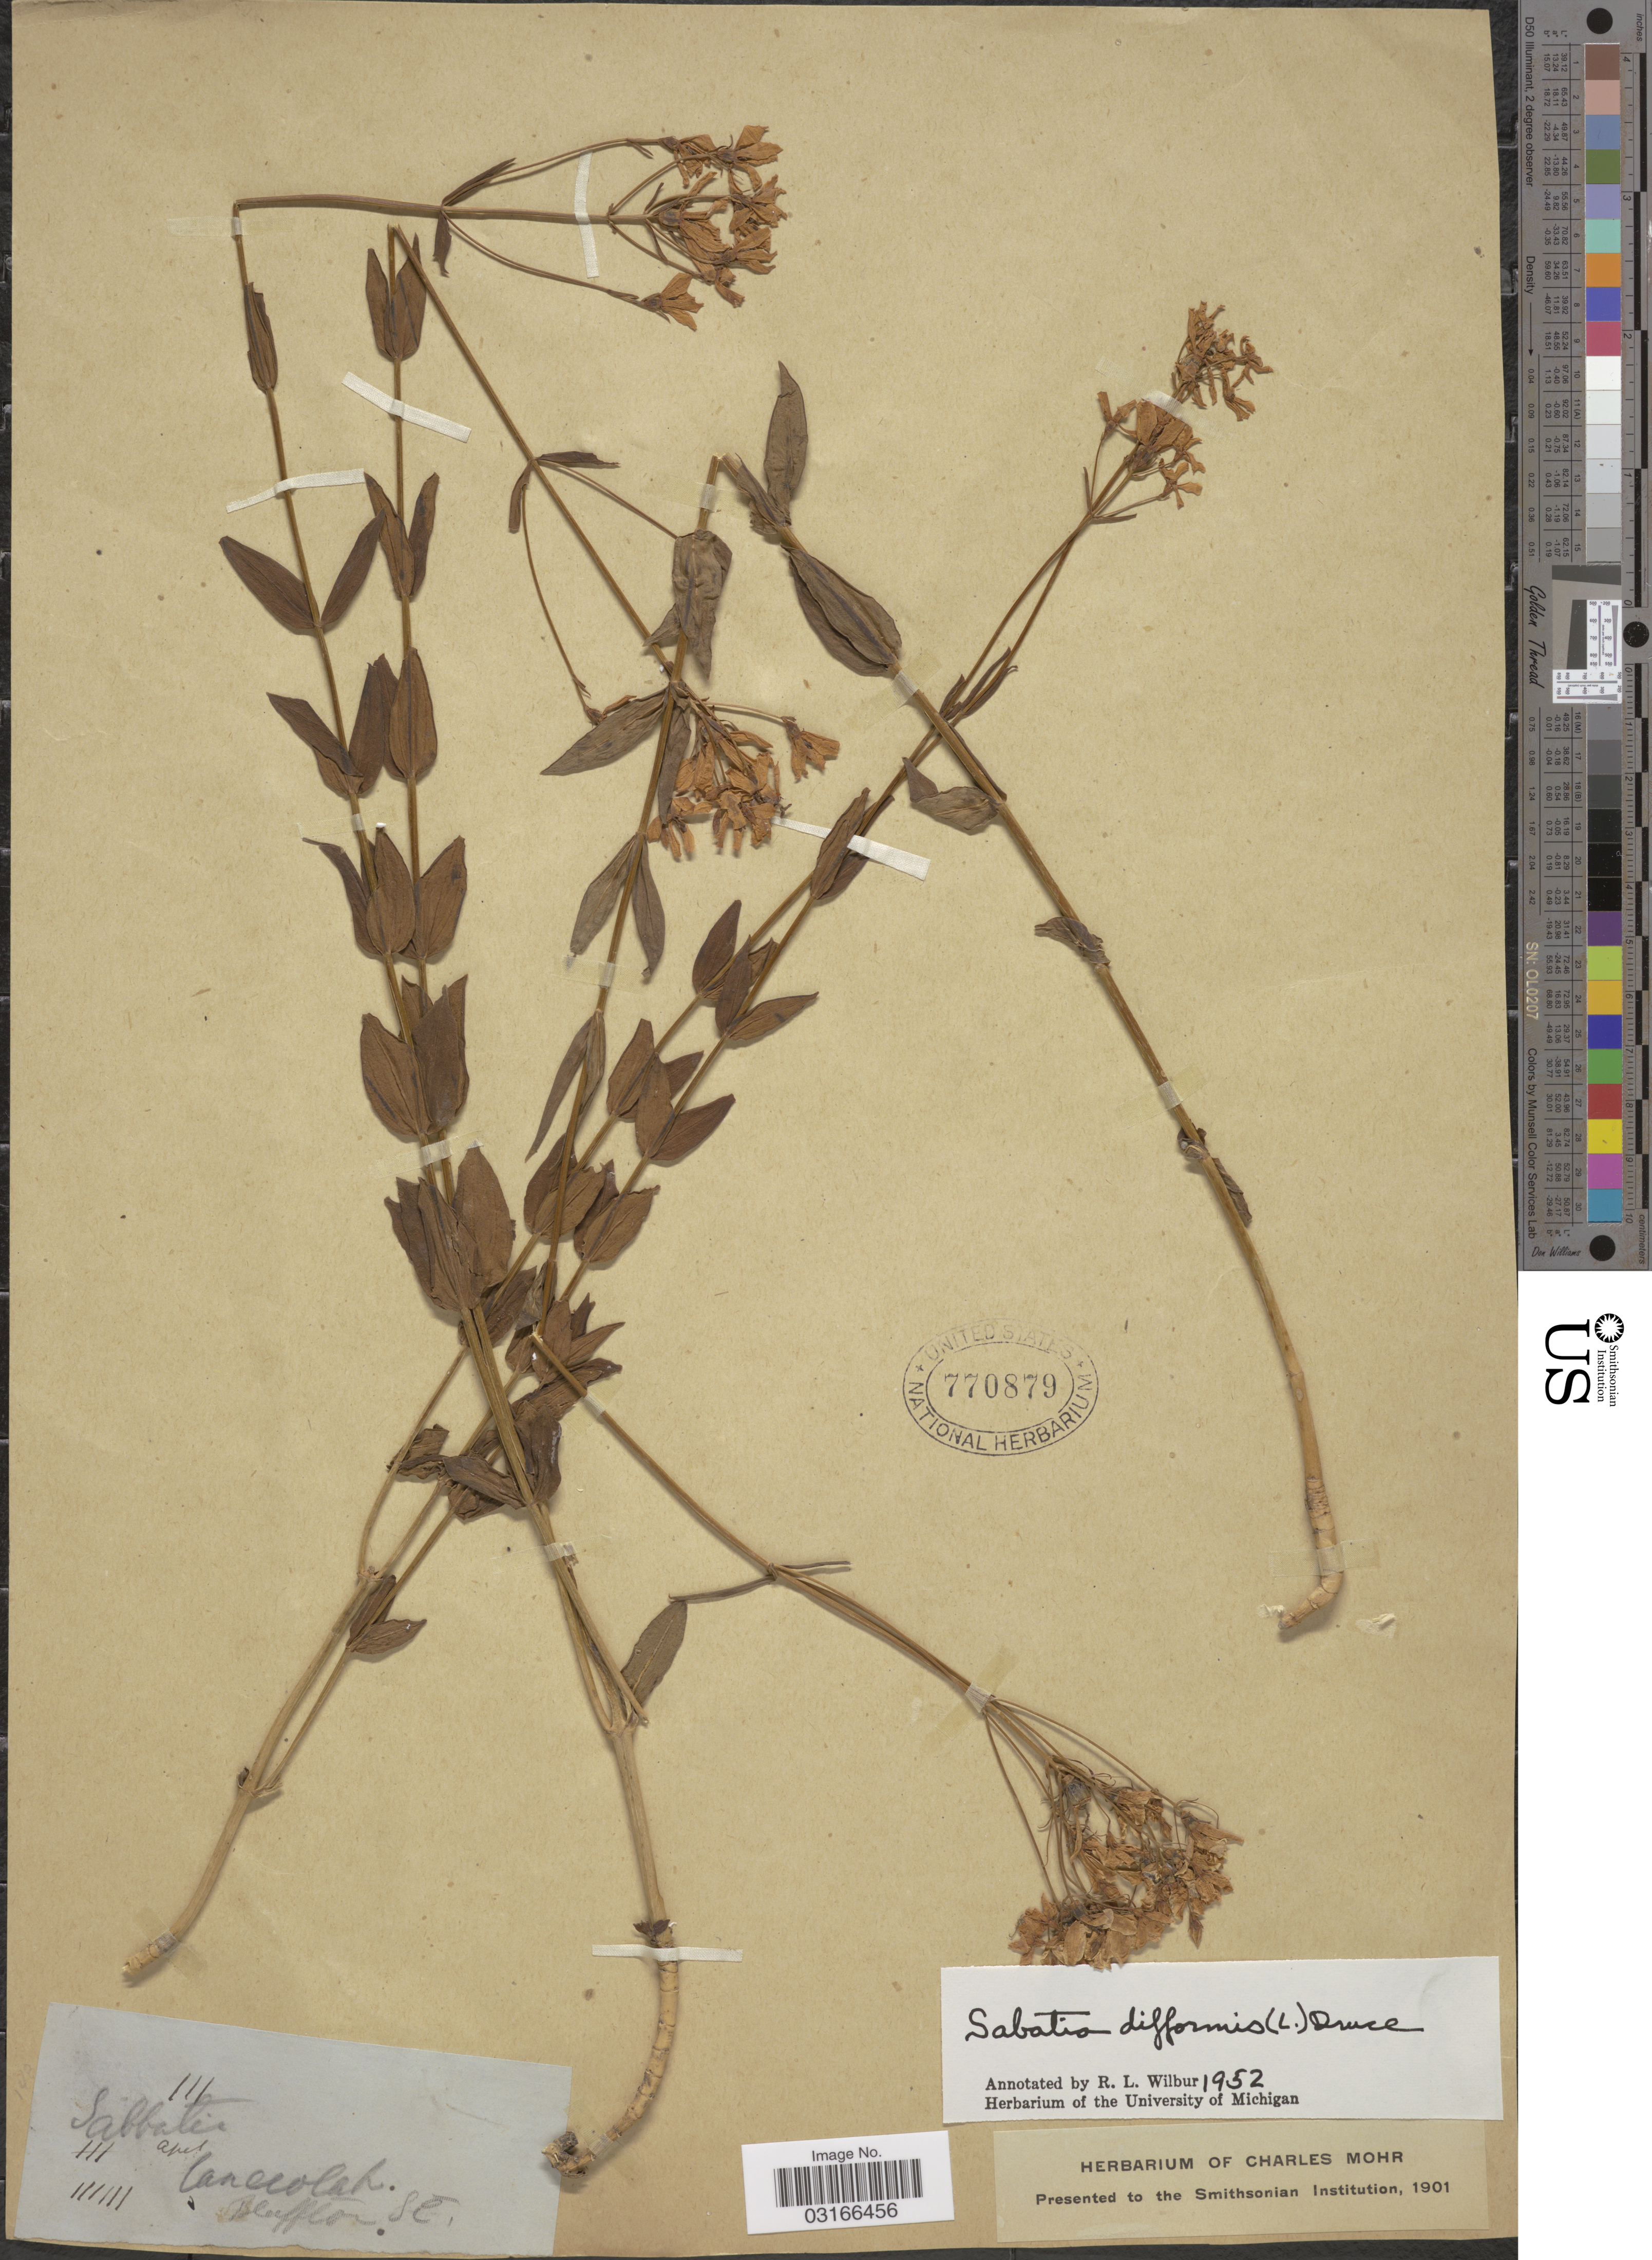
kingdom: Plantae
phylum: Tracheophyta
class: Magnoliopsida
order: Gentianales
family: Gentianaceae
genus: Sabatia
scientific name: Sabatia difformis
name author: (L.) Druce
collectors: ex herb. Charles Mohr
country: United States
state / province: South Carolina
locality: Bluffton SC.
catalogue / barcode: US 770879